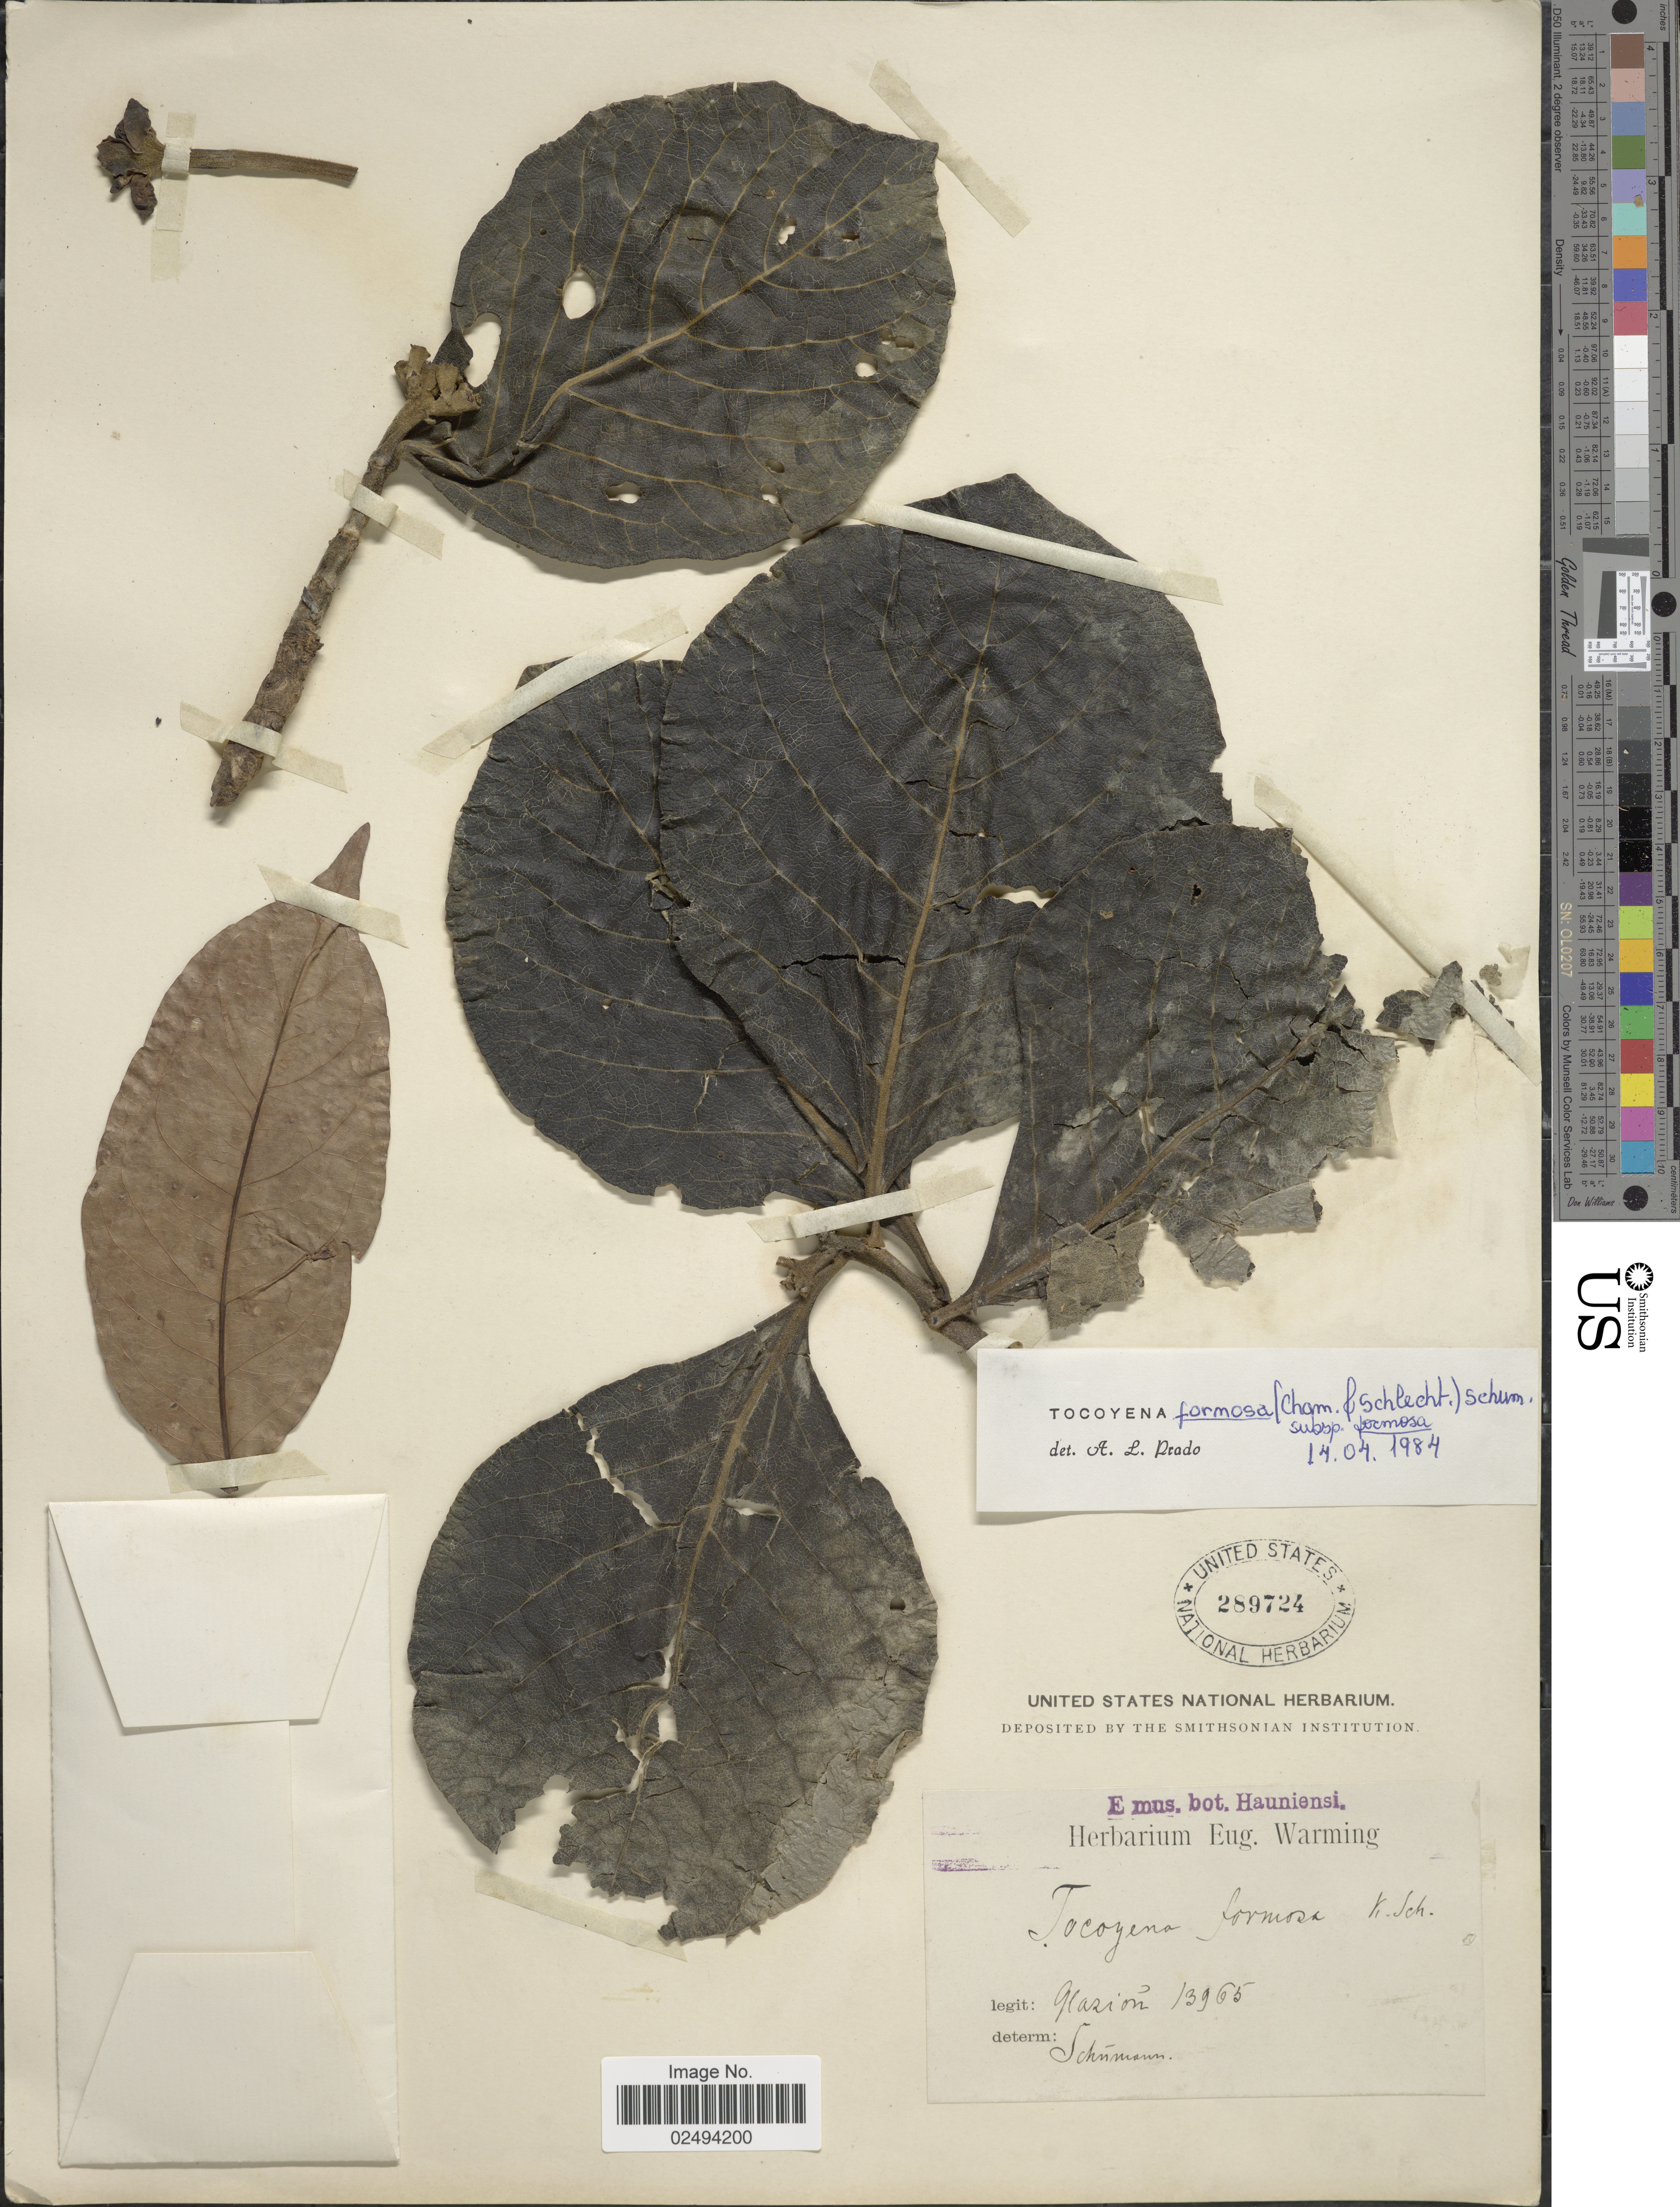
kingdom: Plantae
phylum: Tracheophyta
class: Magnoliopsida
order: Gentianales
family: Rubiaceae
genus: Tocoyena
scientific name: Tocoyena formosa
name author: (Cham. & Schltdl.) K. Schum.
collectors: Glaziou, --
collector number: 13965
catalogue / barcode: US 289724